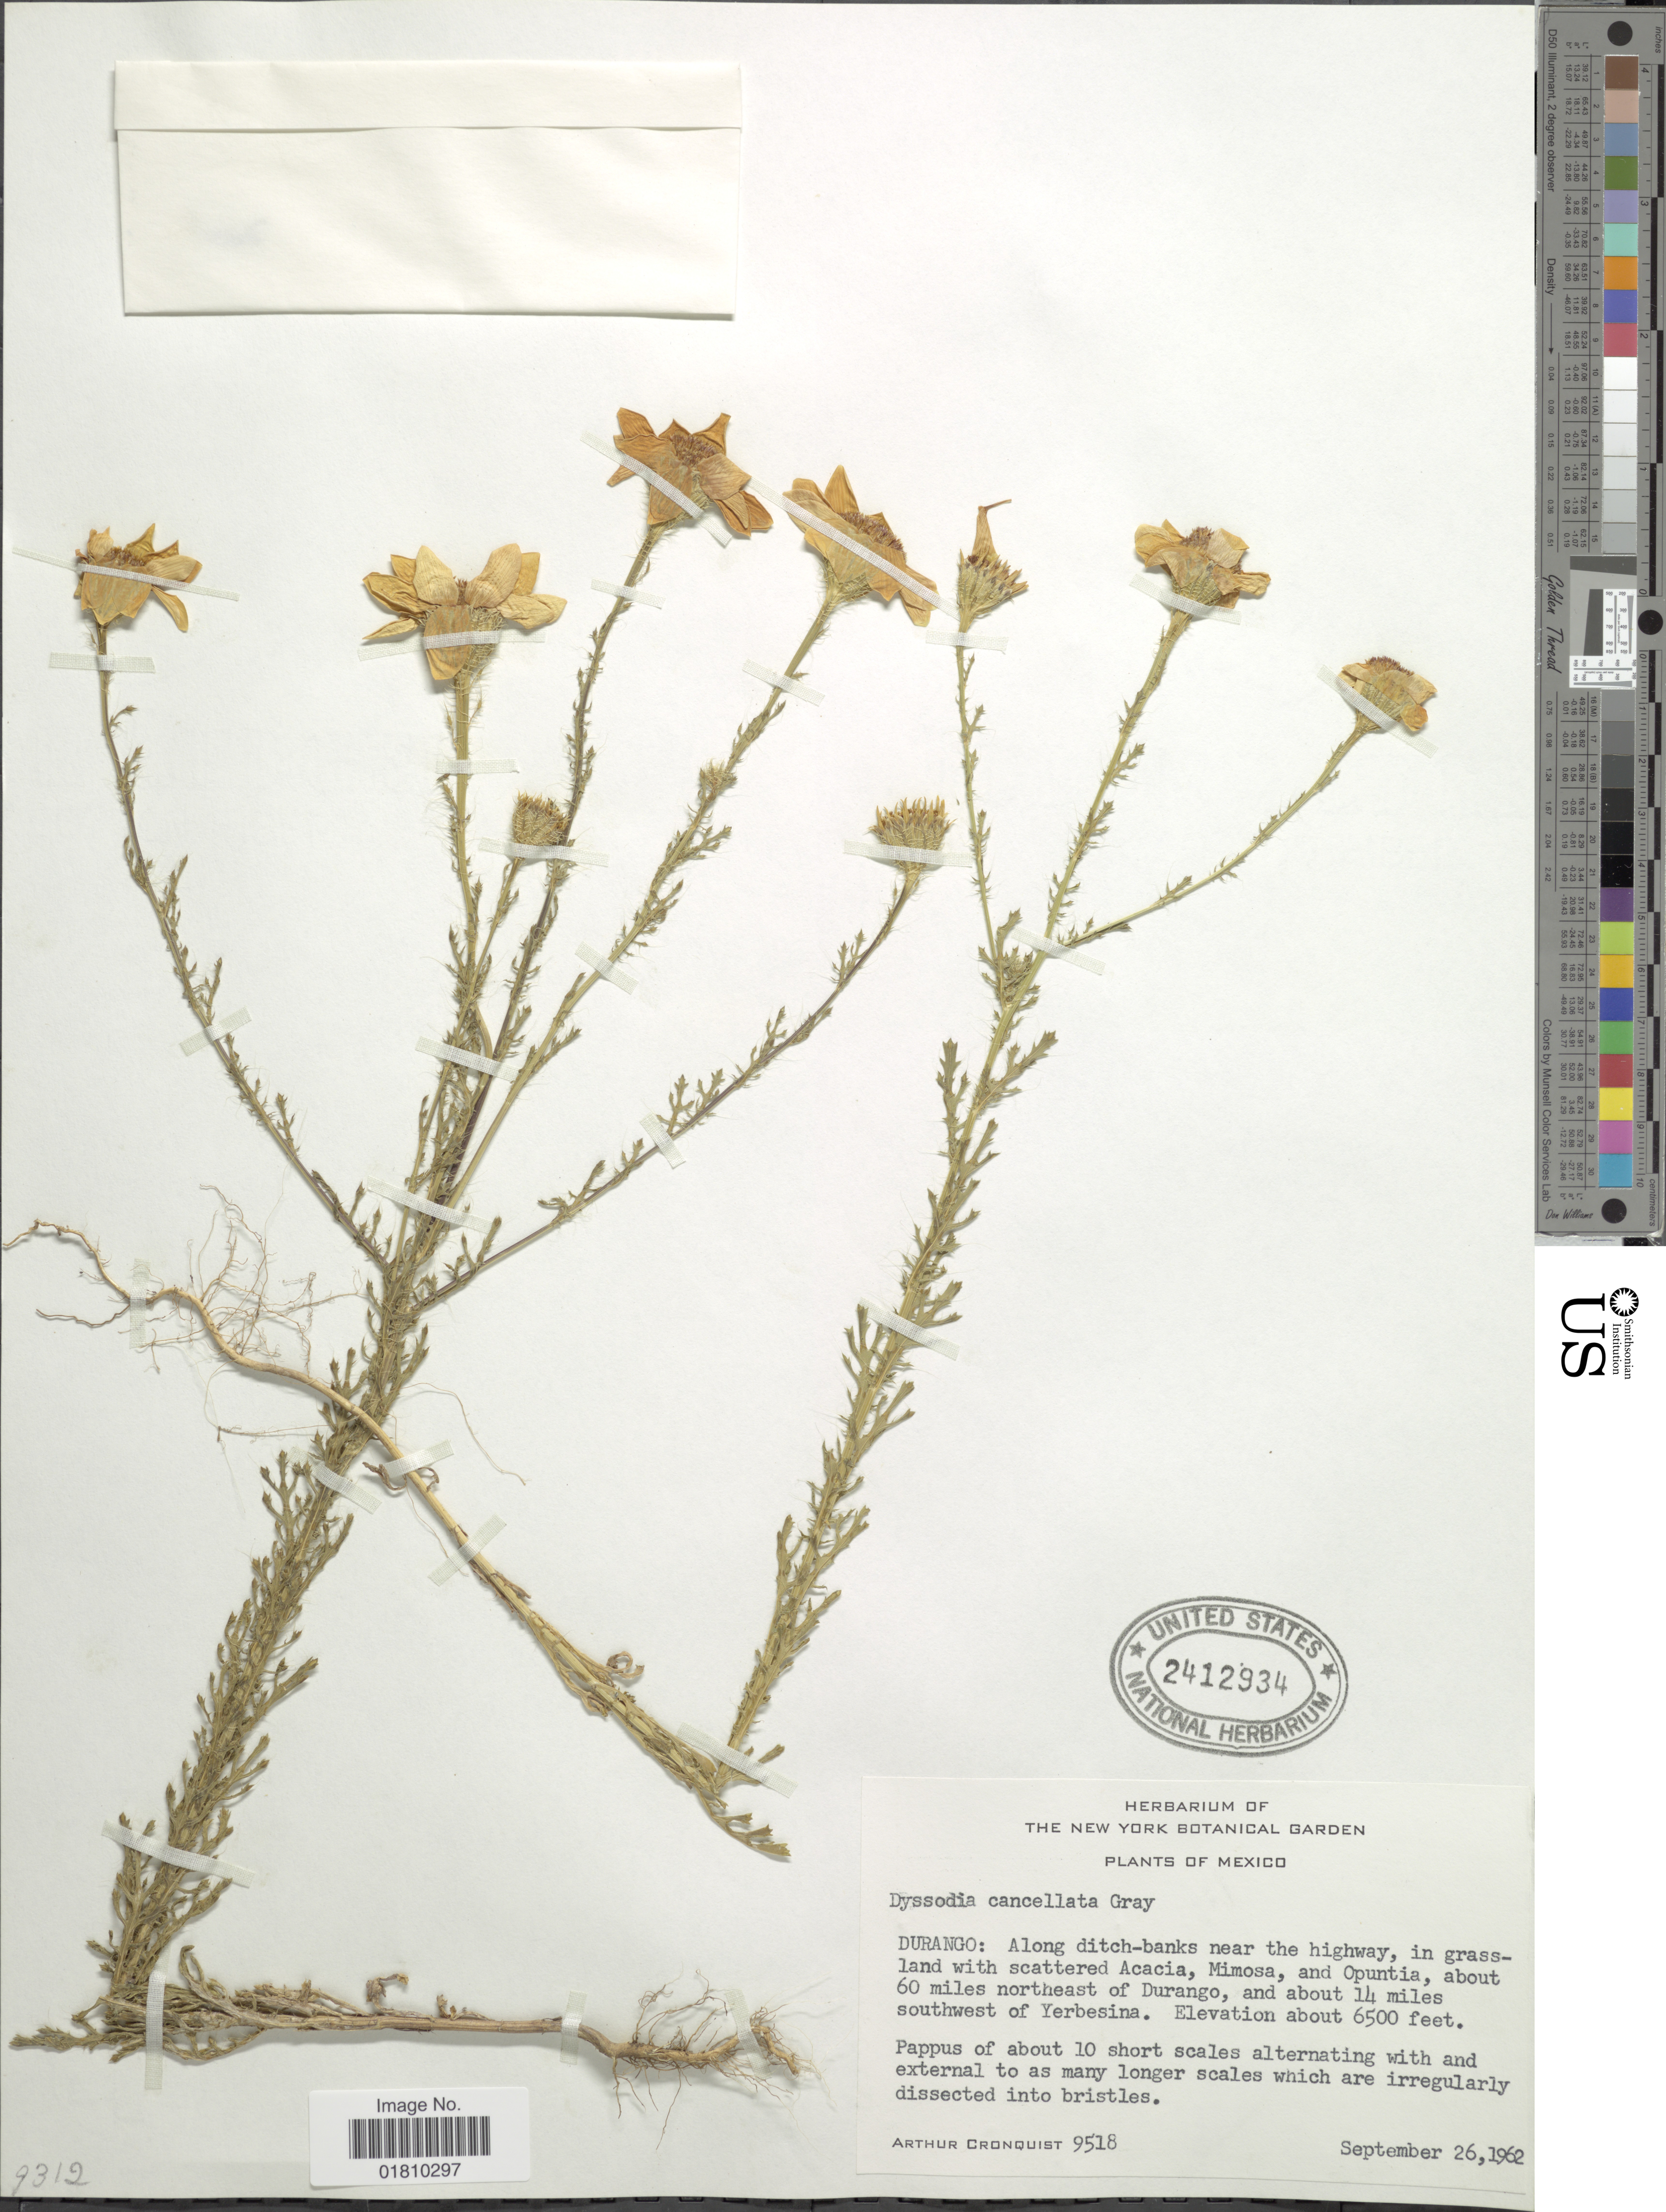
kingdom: Plantae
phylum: Tracheophyta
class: Magnoliopsida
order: Asterales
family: Asteraceae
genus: Adenophyllum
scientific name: Adenophyllum porophyllum var. cancellatum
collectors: A. J. Cronquist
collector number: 9518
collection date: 1962-09-26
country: Mexico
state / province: Durango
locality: Along ditch-banks near the highway, in grassland with scattered Acacia, Mimosa, and Opuntia, about 60 miles northeast of Durango, and about 14 miles southwest of Yerbesina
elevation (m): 1981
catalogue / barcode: US 2412934